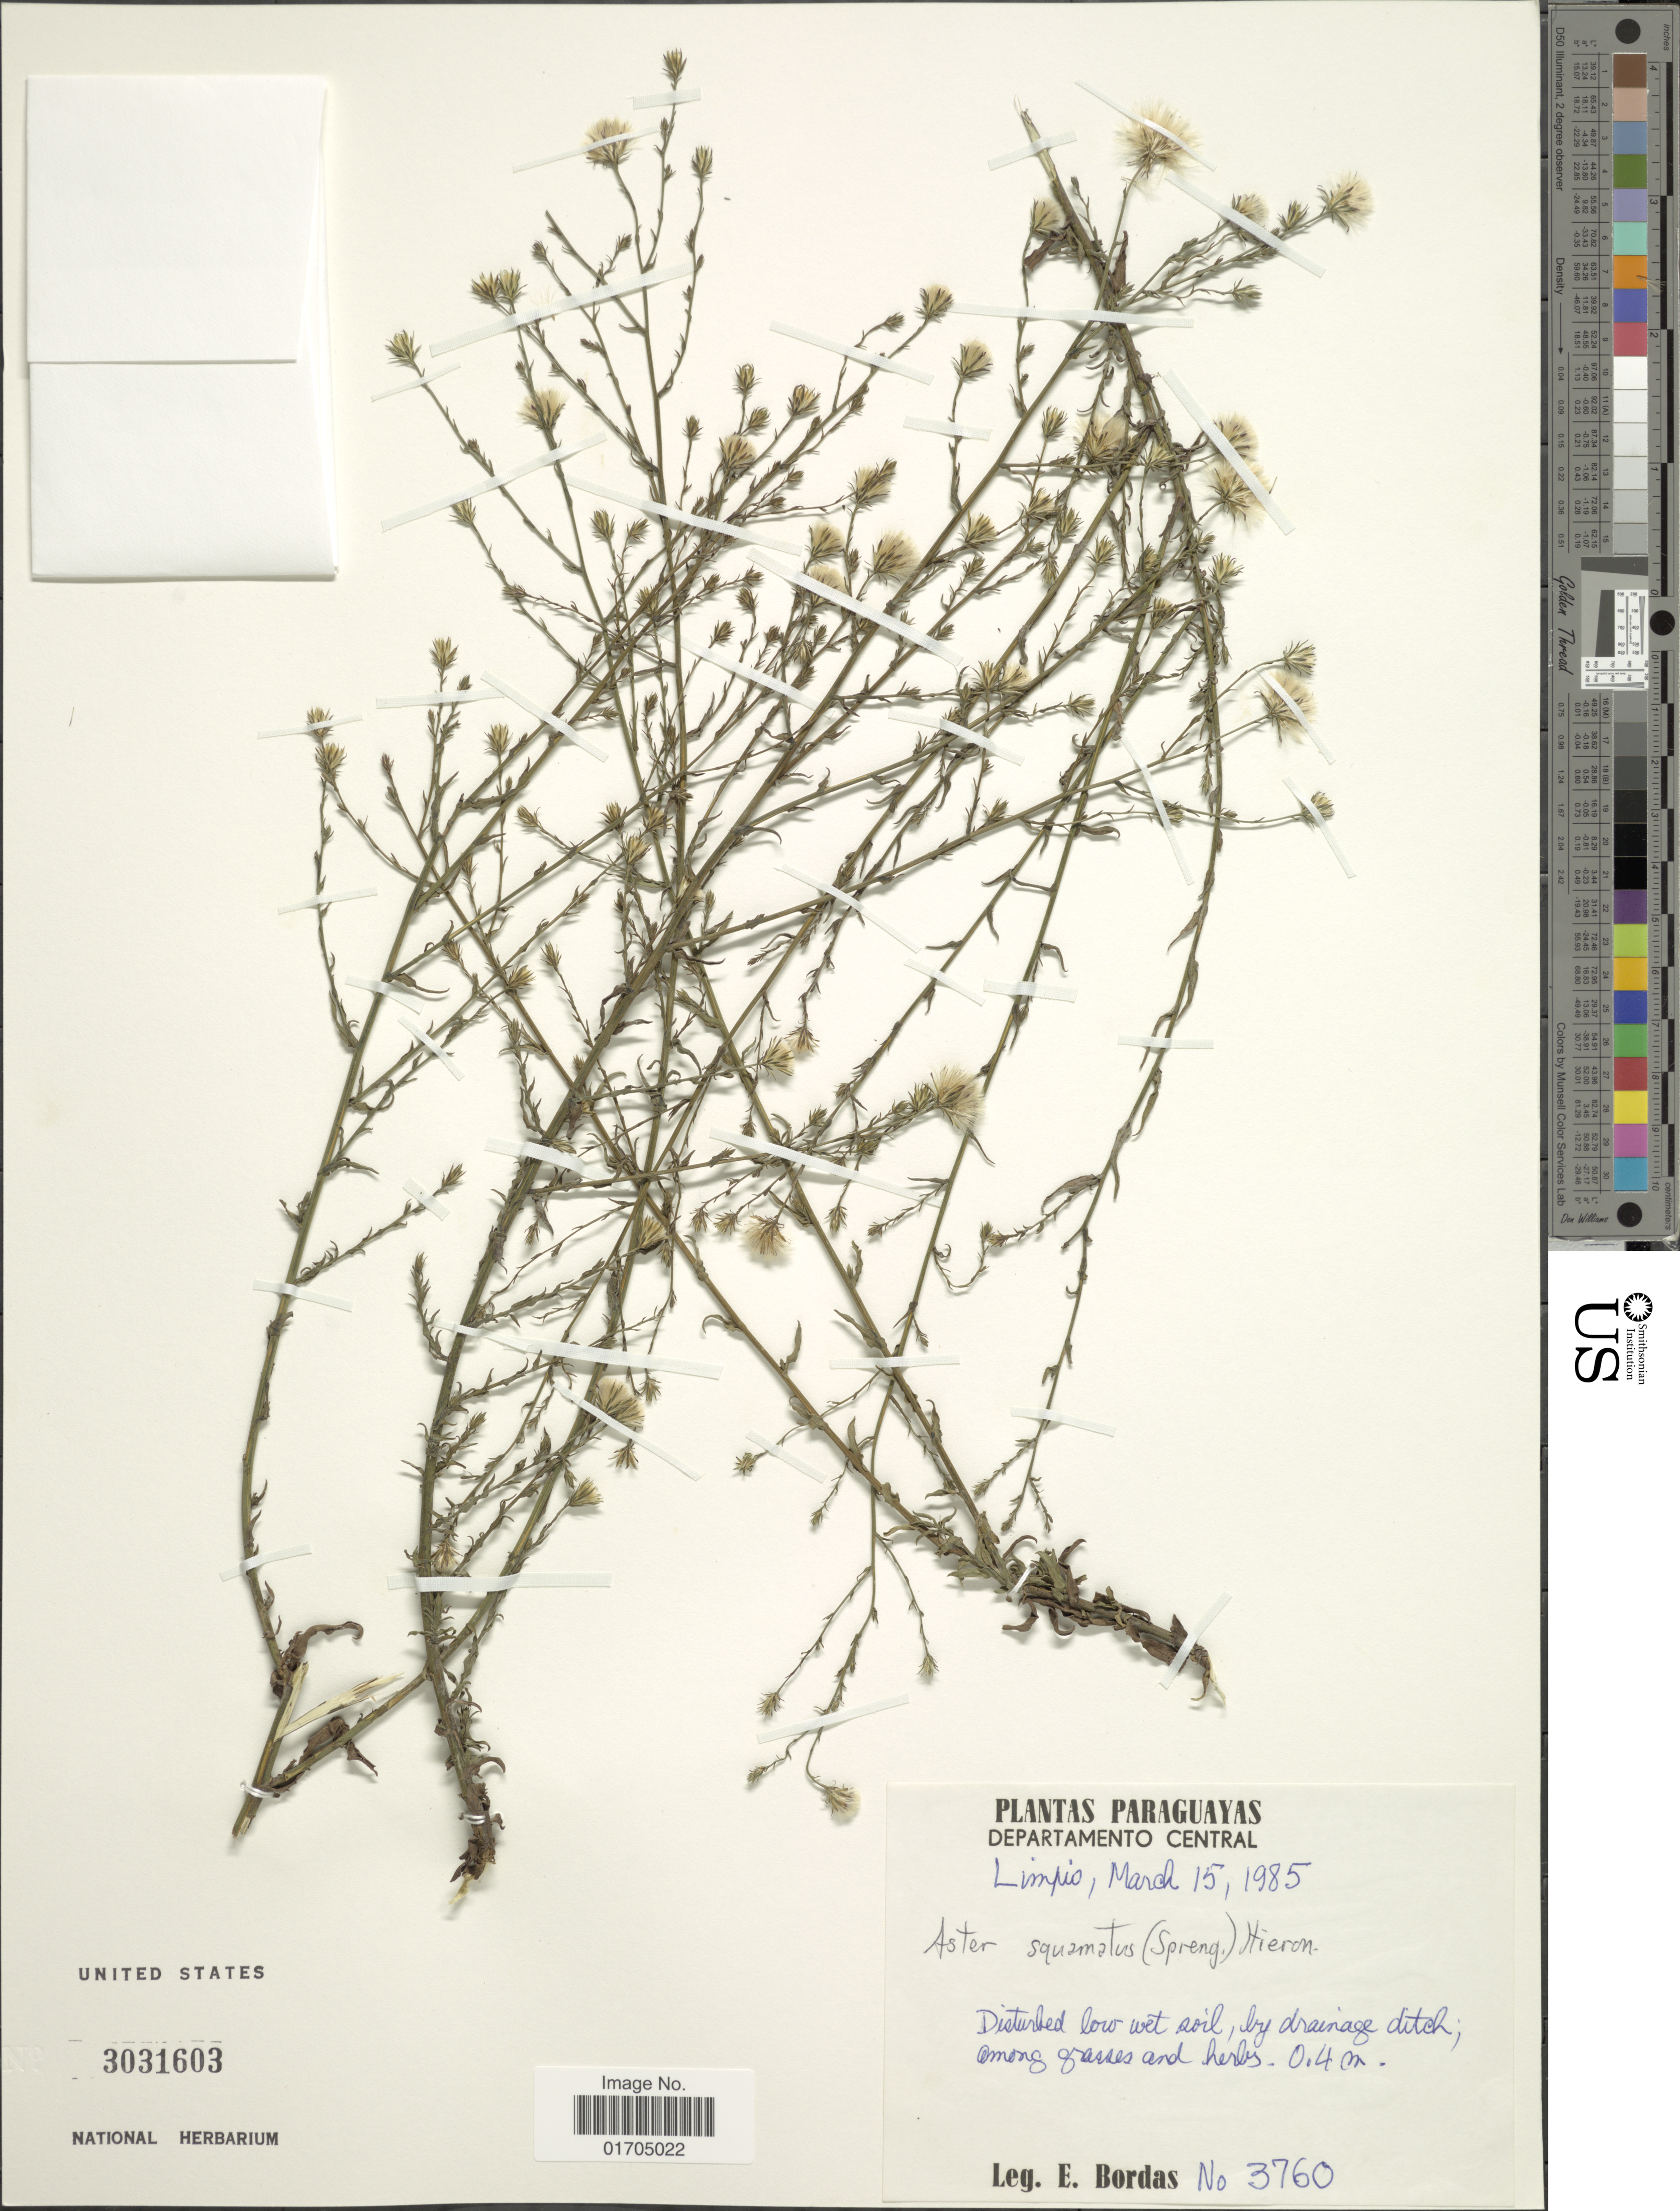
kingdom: Plantae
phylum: Tracheophyta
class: Magnoliopsida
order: Asterales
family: Asteraceae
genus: Symphyotrichum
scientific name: Symphyotrichum squamatum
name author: (Spreng.) G.L. Nesom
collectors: E. Bordas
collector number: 3760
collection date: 1985-03-15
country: Paraguay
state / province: Central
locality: Departamento Central, Limpio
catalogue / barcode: US 3031603